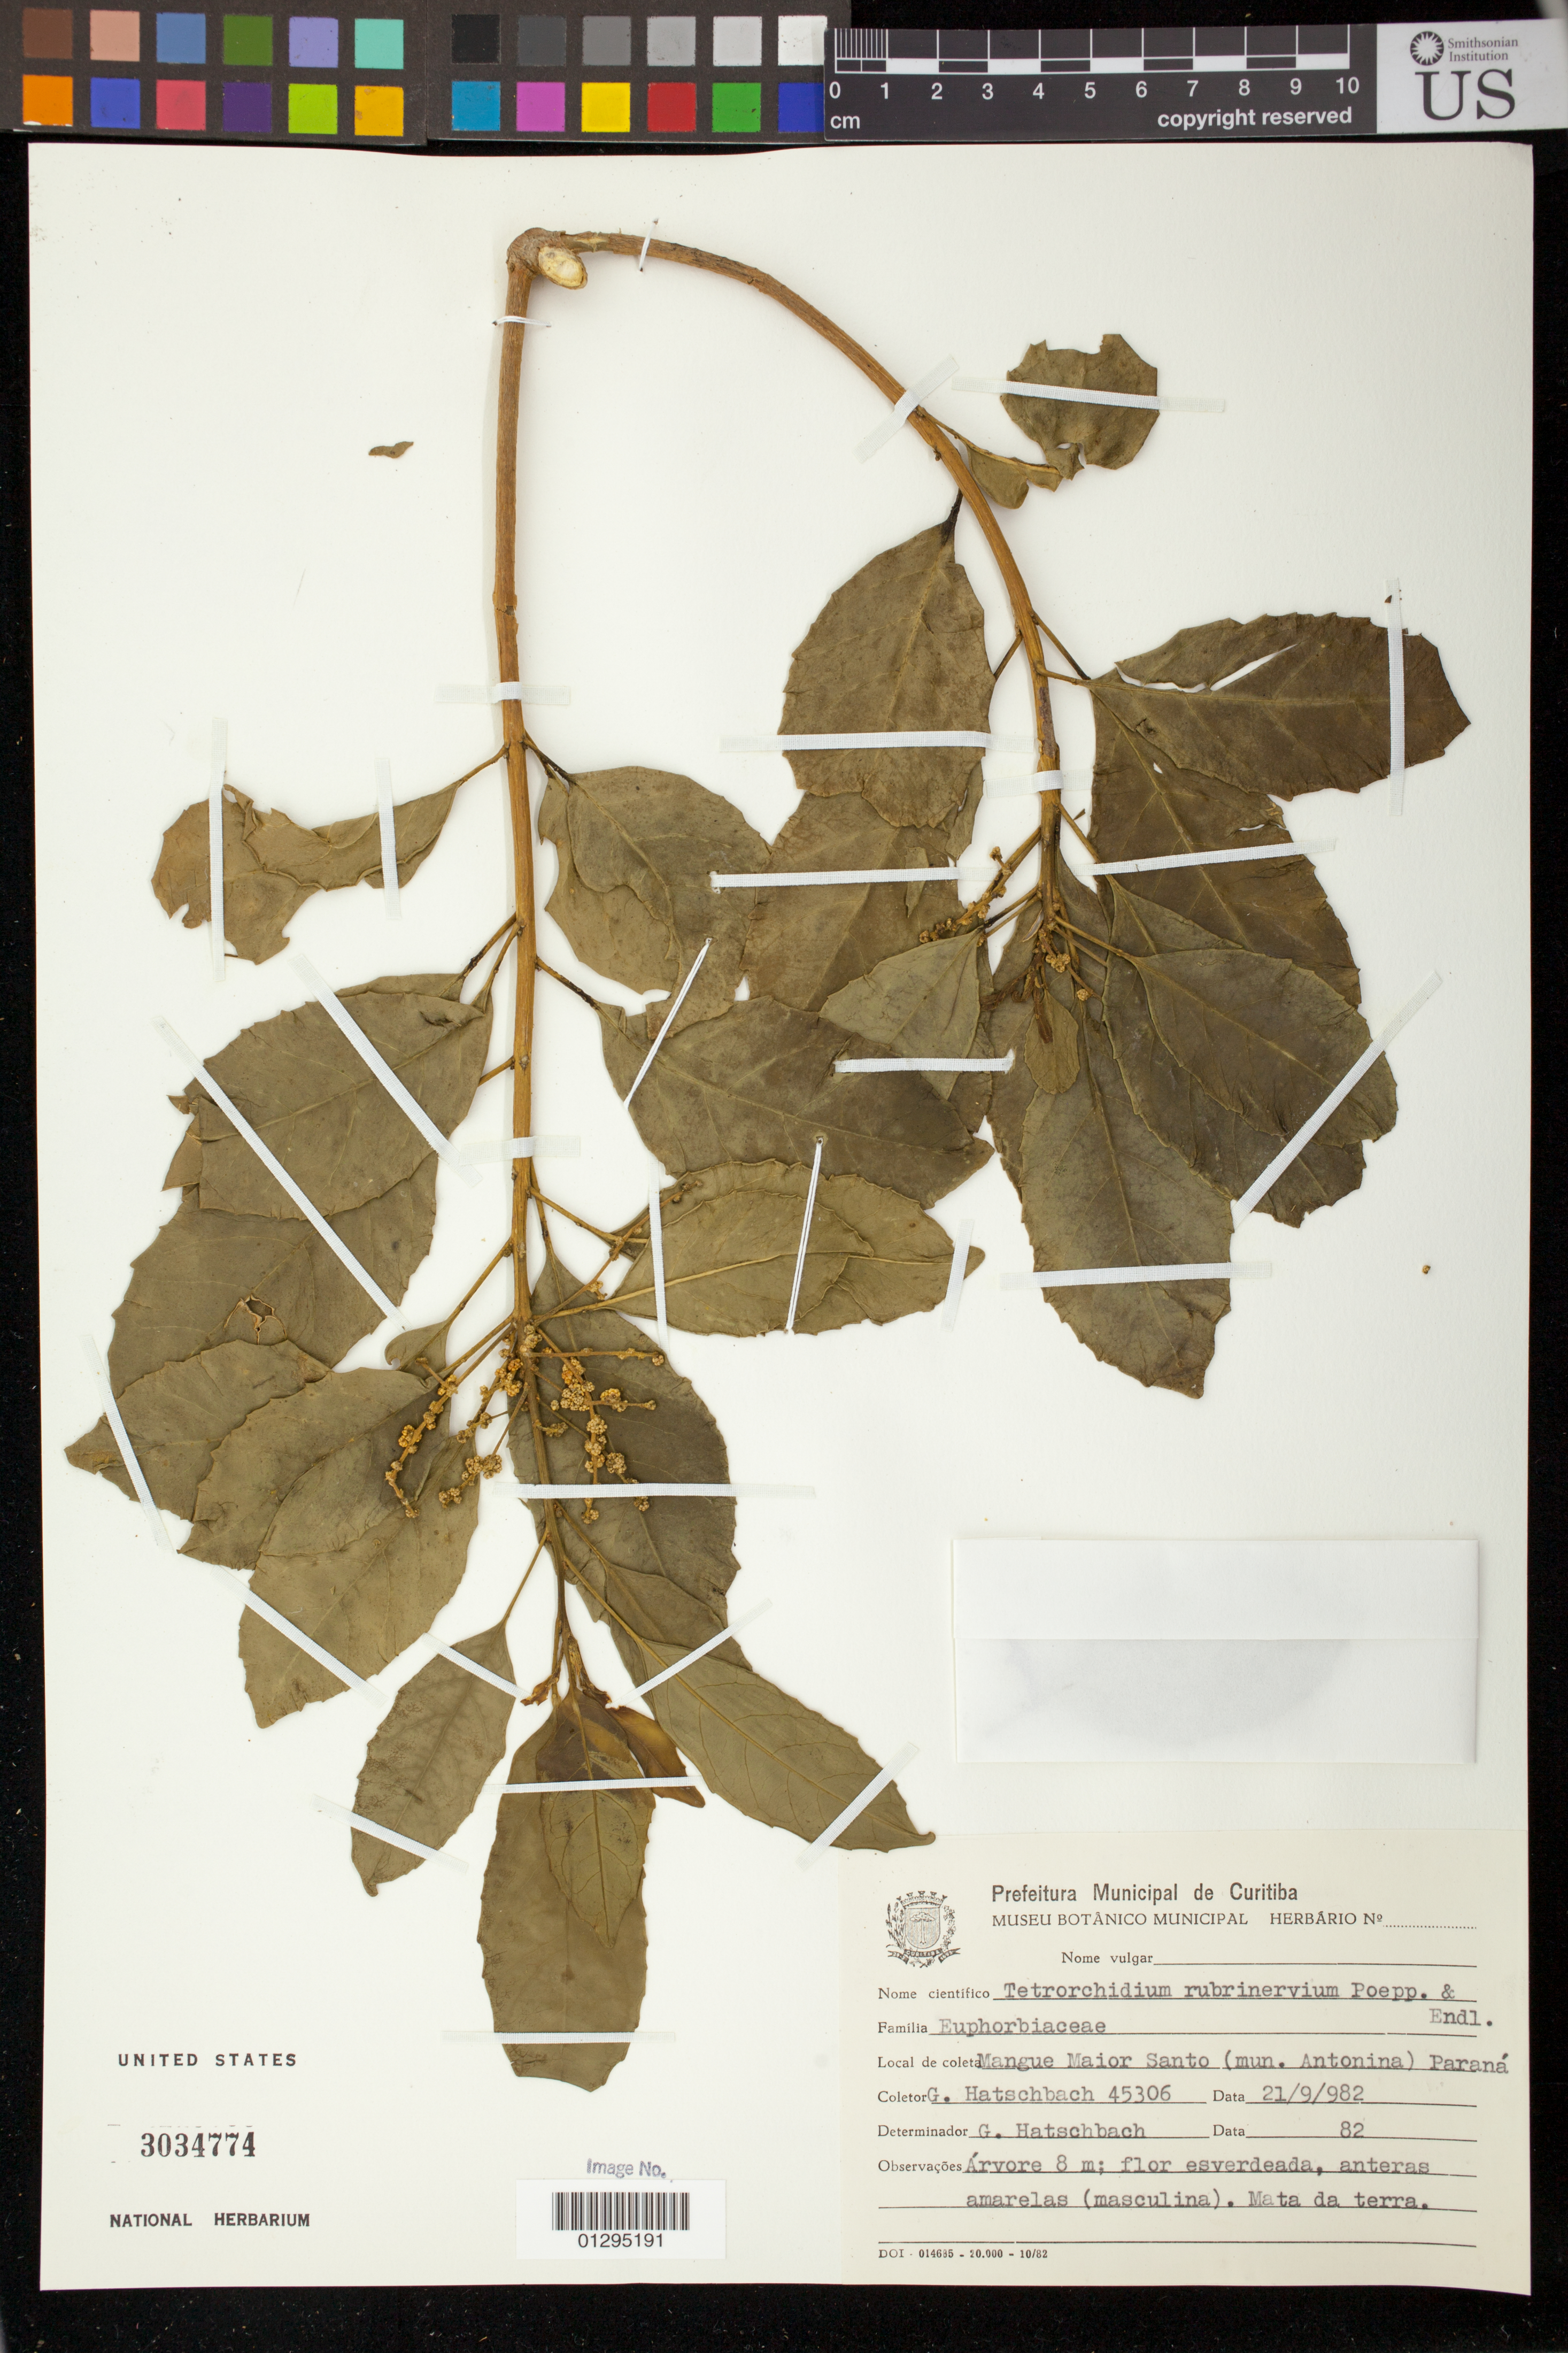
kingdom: Plantae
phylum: Tracheophyta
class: Magnoliopsida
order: Malpighiales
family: Euphorbiaceae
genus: Tetrorchidium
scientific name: Tetrorchidium rubrivenium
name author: Poepp.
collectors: G. Hatschbach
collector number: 45306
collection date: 1982-09-21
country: Brazil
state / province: Paraná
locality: Mangue Maior Santo (mun. Antonina)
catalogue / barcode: US 3034774